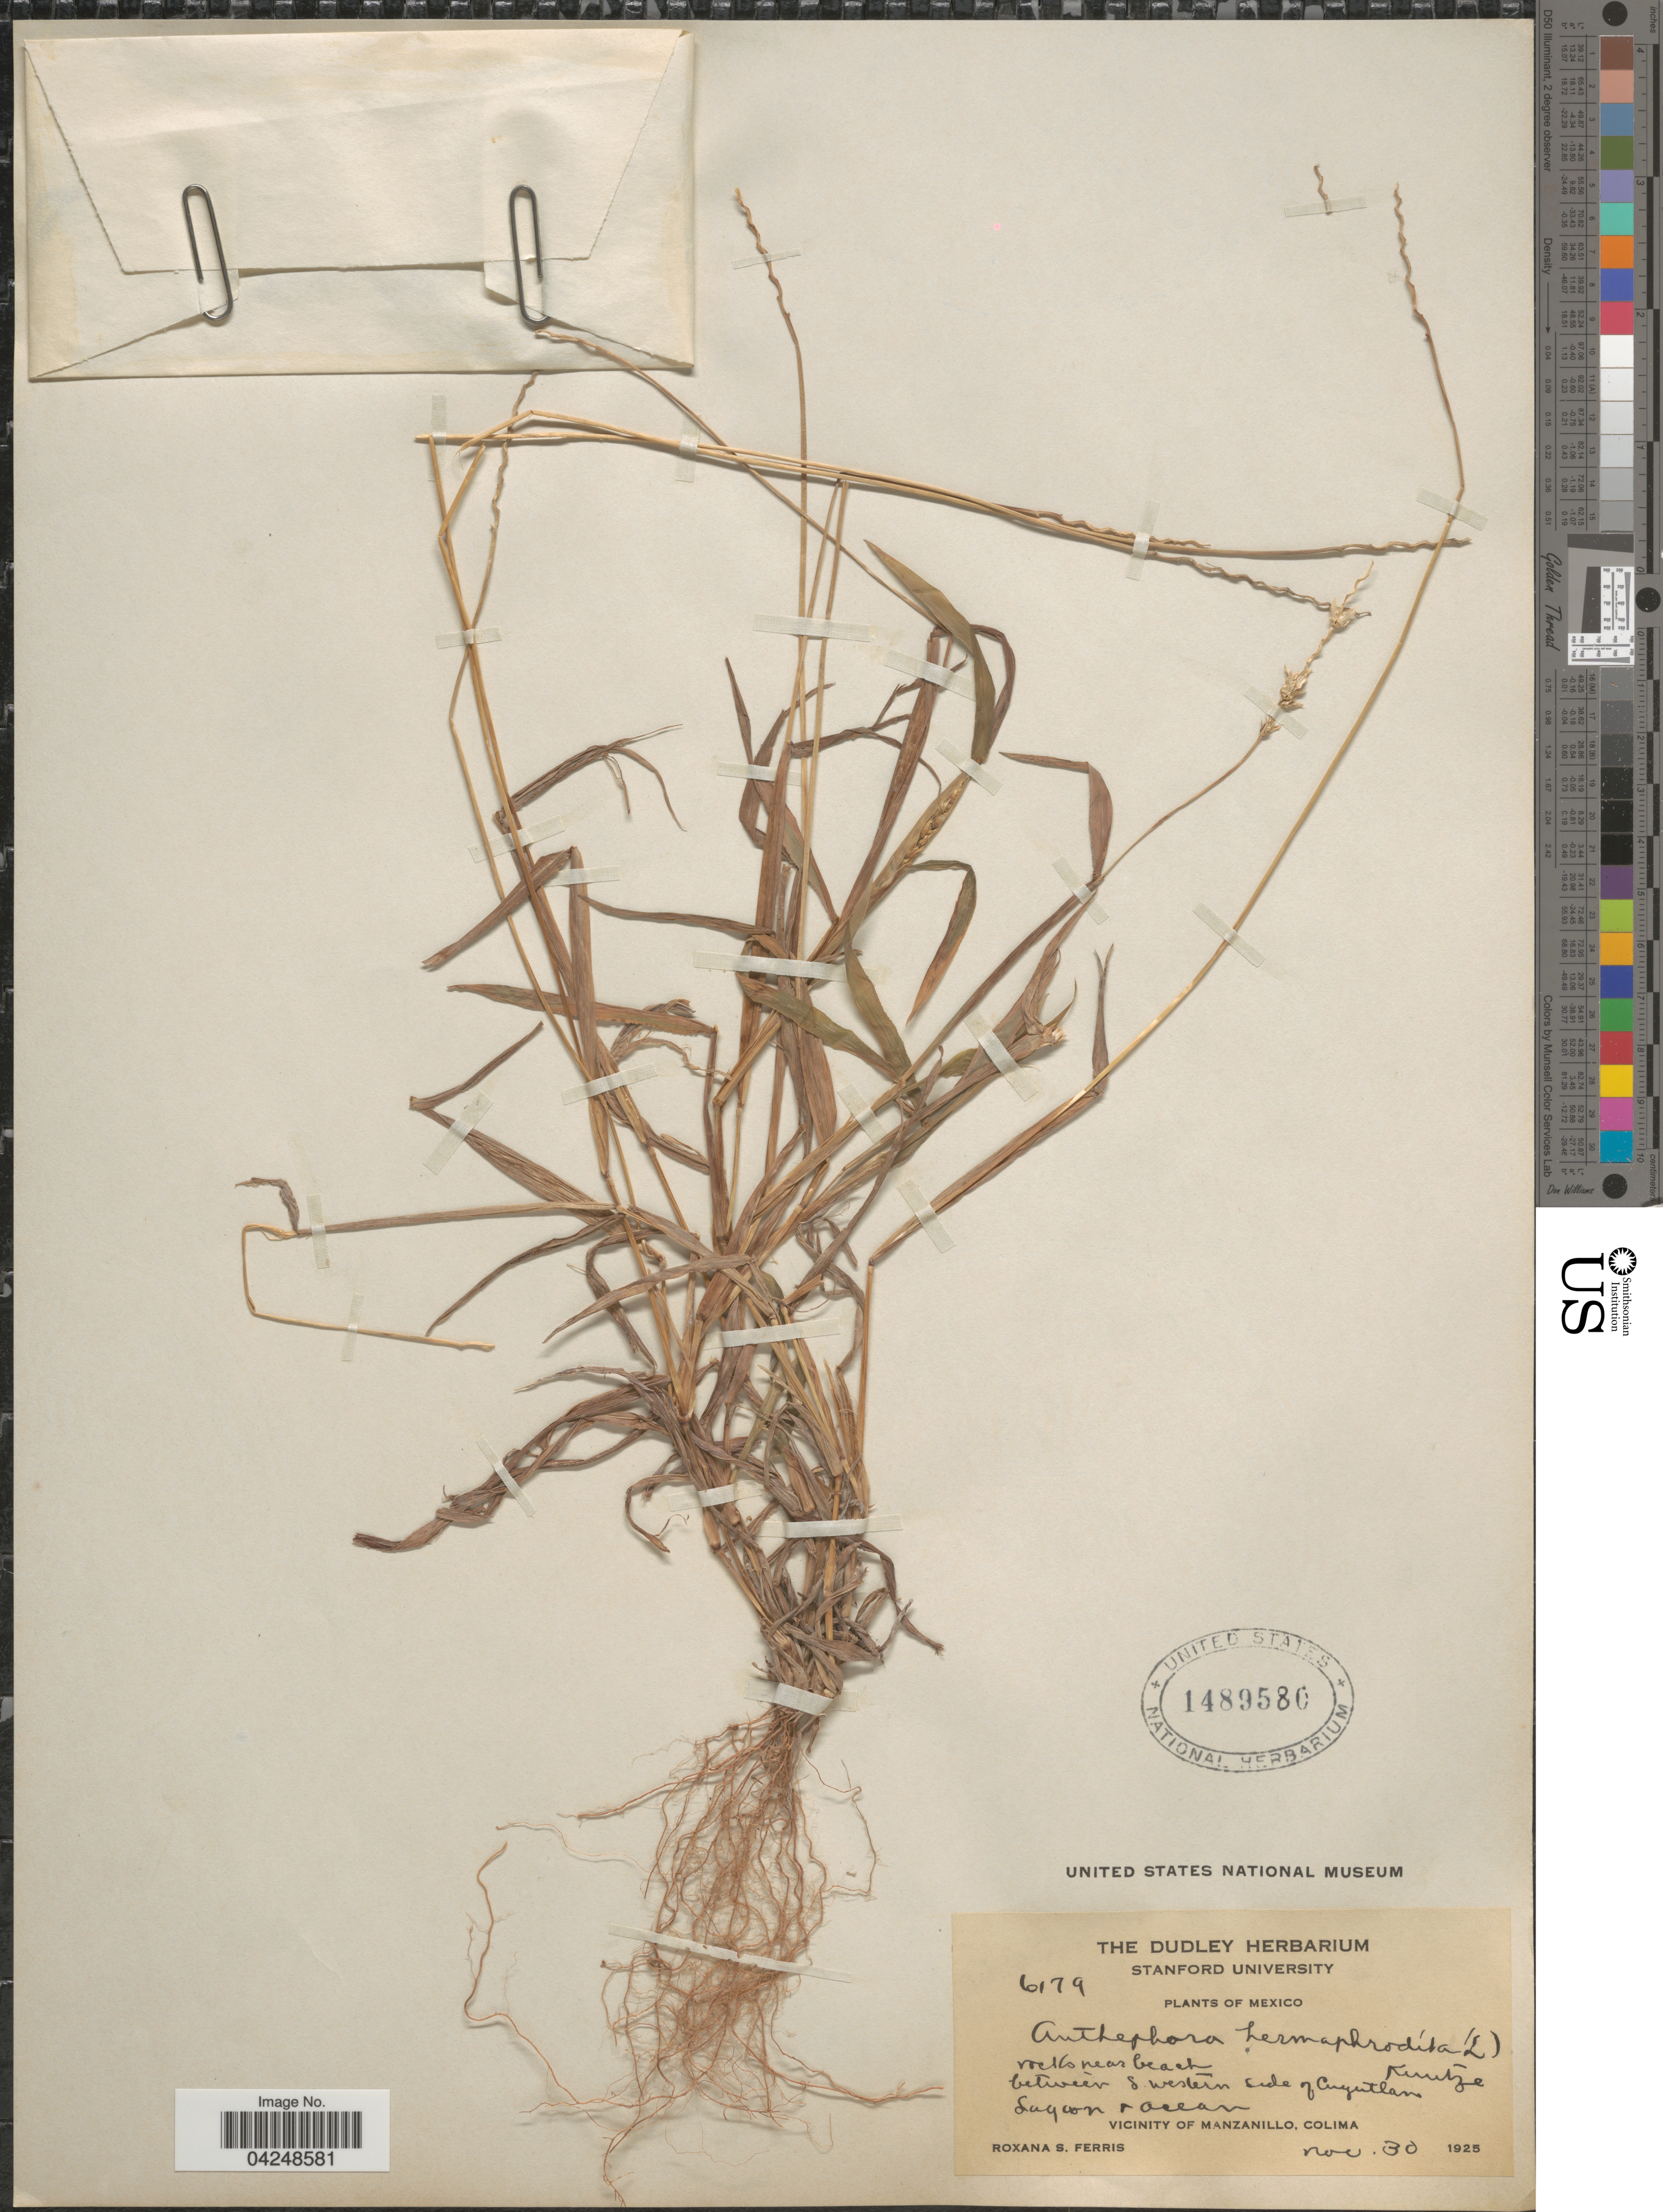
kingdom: Plantae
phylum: Tracheophyta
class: Liliopsida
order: Poales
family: Poaceae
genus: Anthephora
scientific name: Anthephora hermaphrodita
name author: (L.) Kuntze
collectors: R. S. Ferris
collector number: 6179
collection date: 1925-11-30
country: Mexico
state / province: Colima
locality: Rocks near beach between S. western Side of Cuyutlan. Lagoon + ocean. Vicinity of Manzanillo.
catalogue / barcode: US 1489580